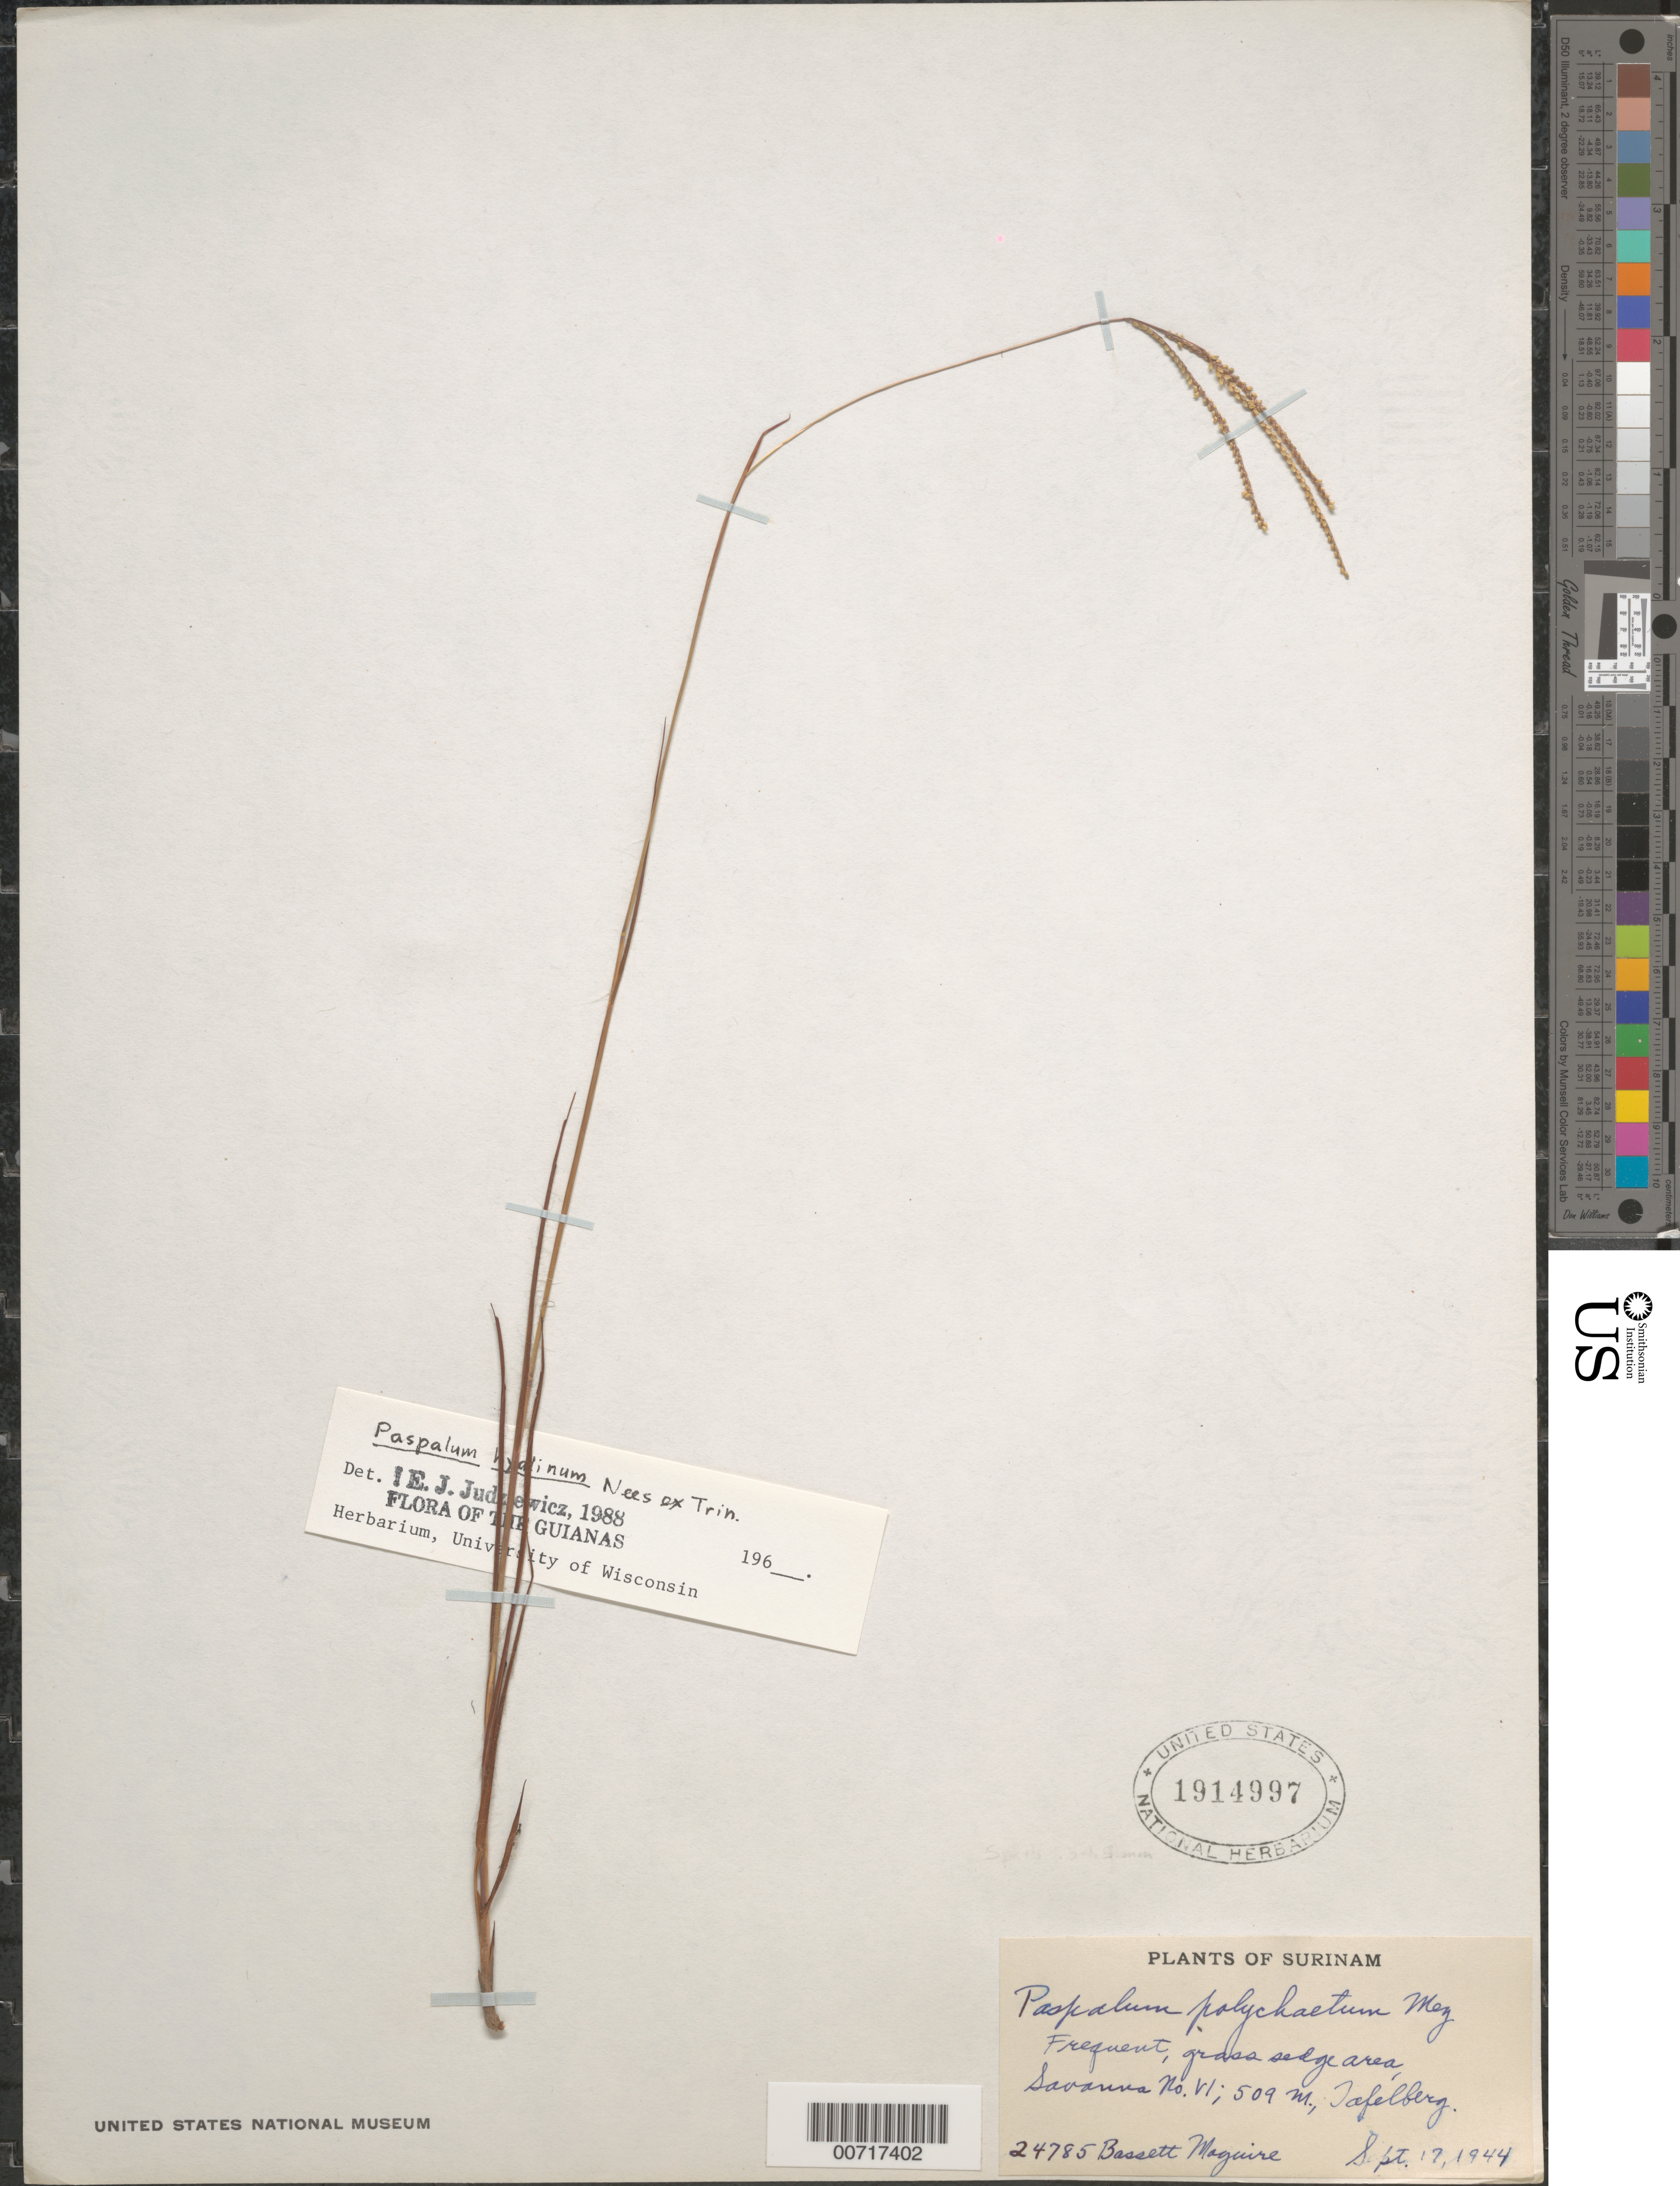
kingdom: Plantae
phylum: Tracheophyta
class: Liliopsida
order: Poales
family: Poaceae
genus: Paspalum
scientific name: Paspalum hyalinum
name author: Nees ex Trin.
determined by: Judziewicz, E. J.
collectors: B. Maguire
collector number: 24785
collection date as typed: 17-Sep-44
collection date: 1944-09-17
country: Suriname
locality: Tafelberg (Table Mountain), Savanna IV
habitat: Grass sedge area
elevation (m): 509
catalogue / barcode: US 1914997